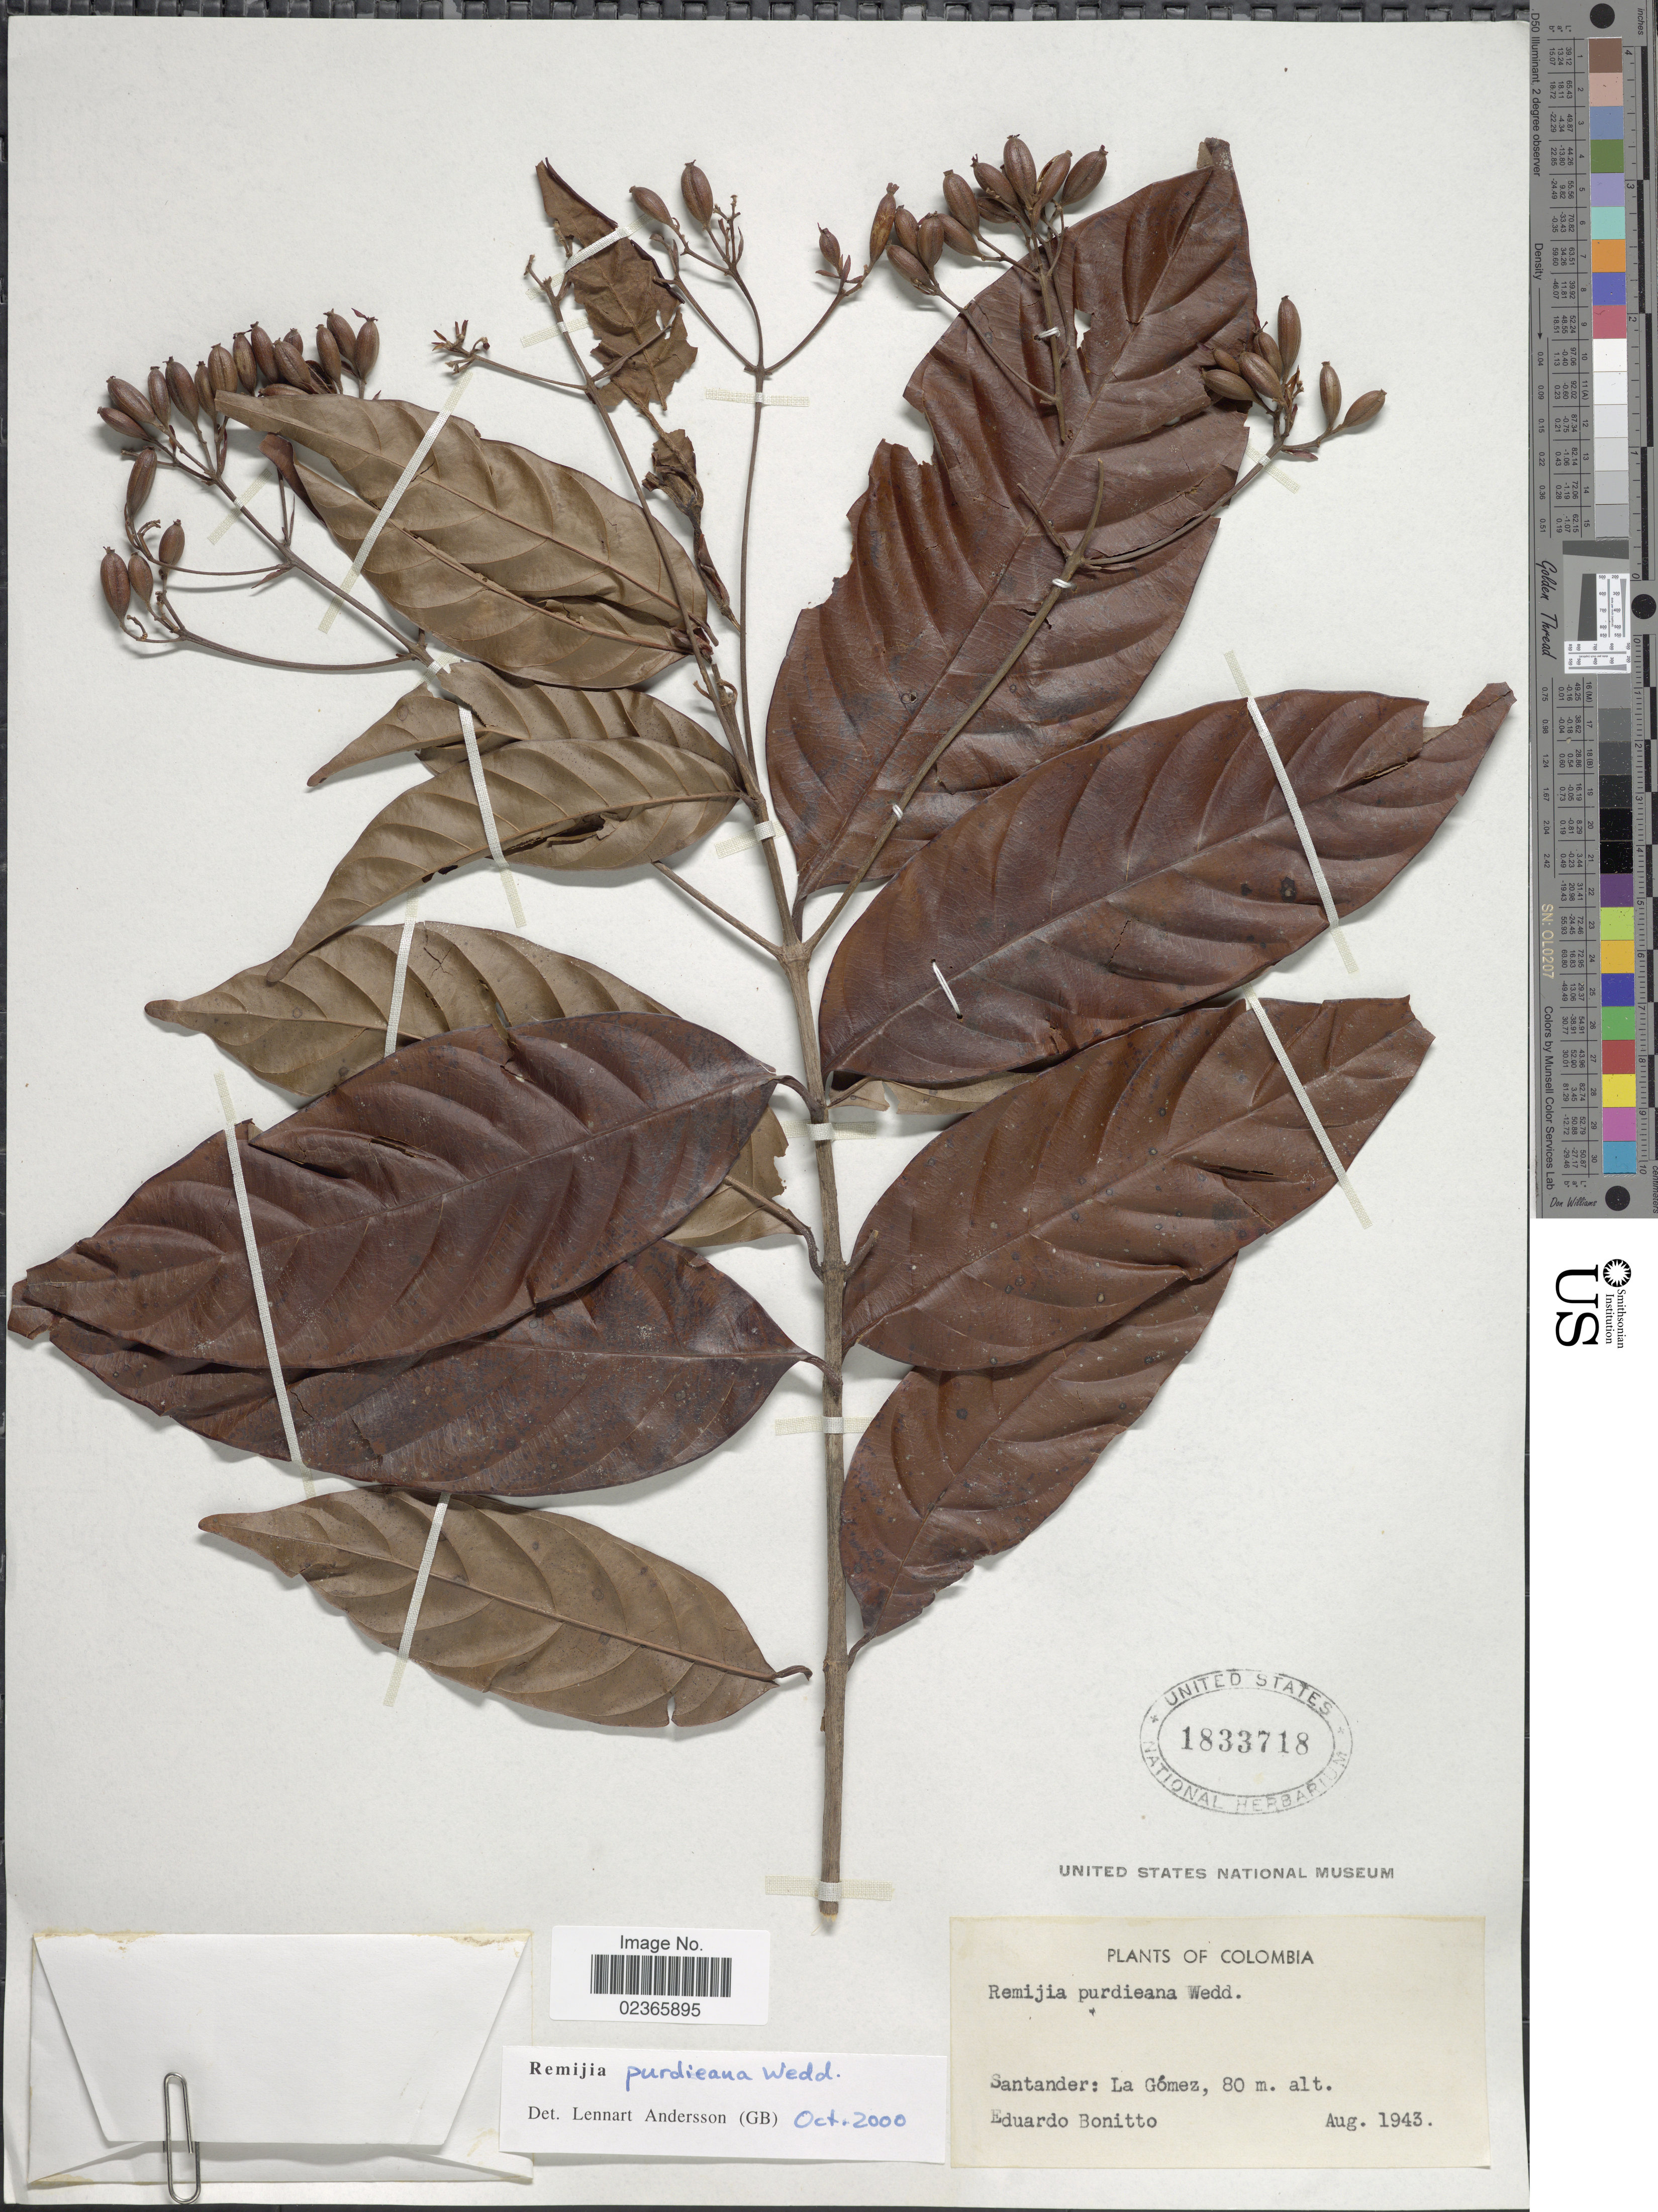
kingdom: Plantae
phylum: Tracheophyta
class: Magnoliopsida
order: Gentianales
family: Rubiaceae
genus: Remijia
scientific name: Remijia purdieana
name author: Wedd.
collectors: E. Bonitto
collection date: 1943-08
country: Colombia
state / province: Santander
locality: La Gomez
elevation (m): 80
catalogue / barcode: US 1833718